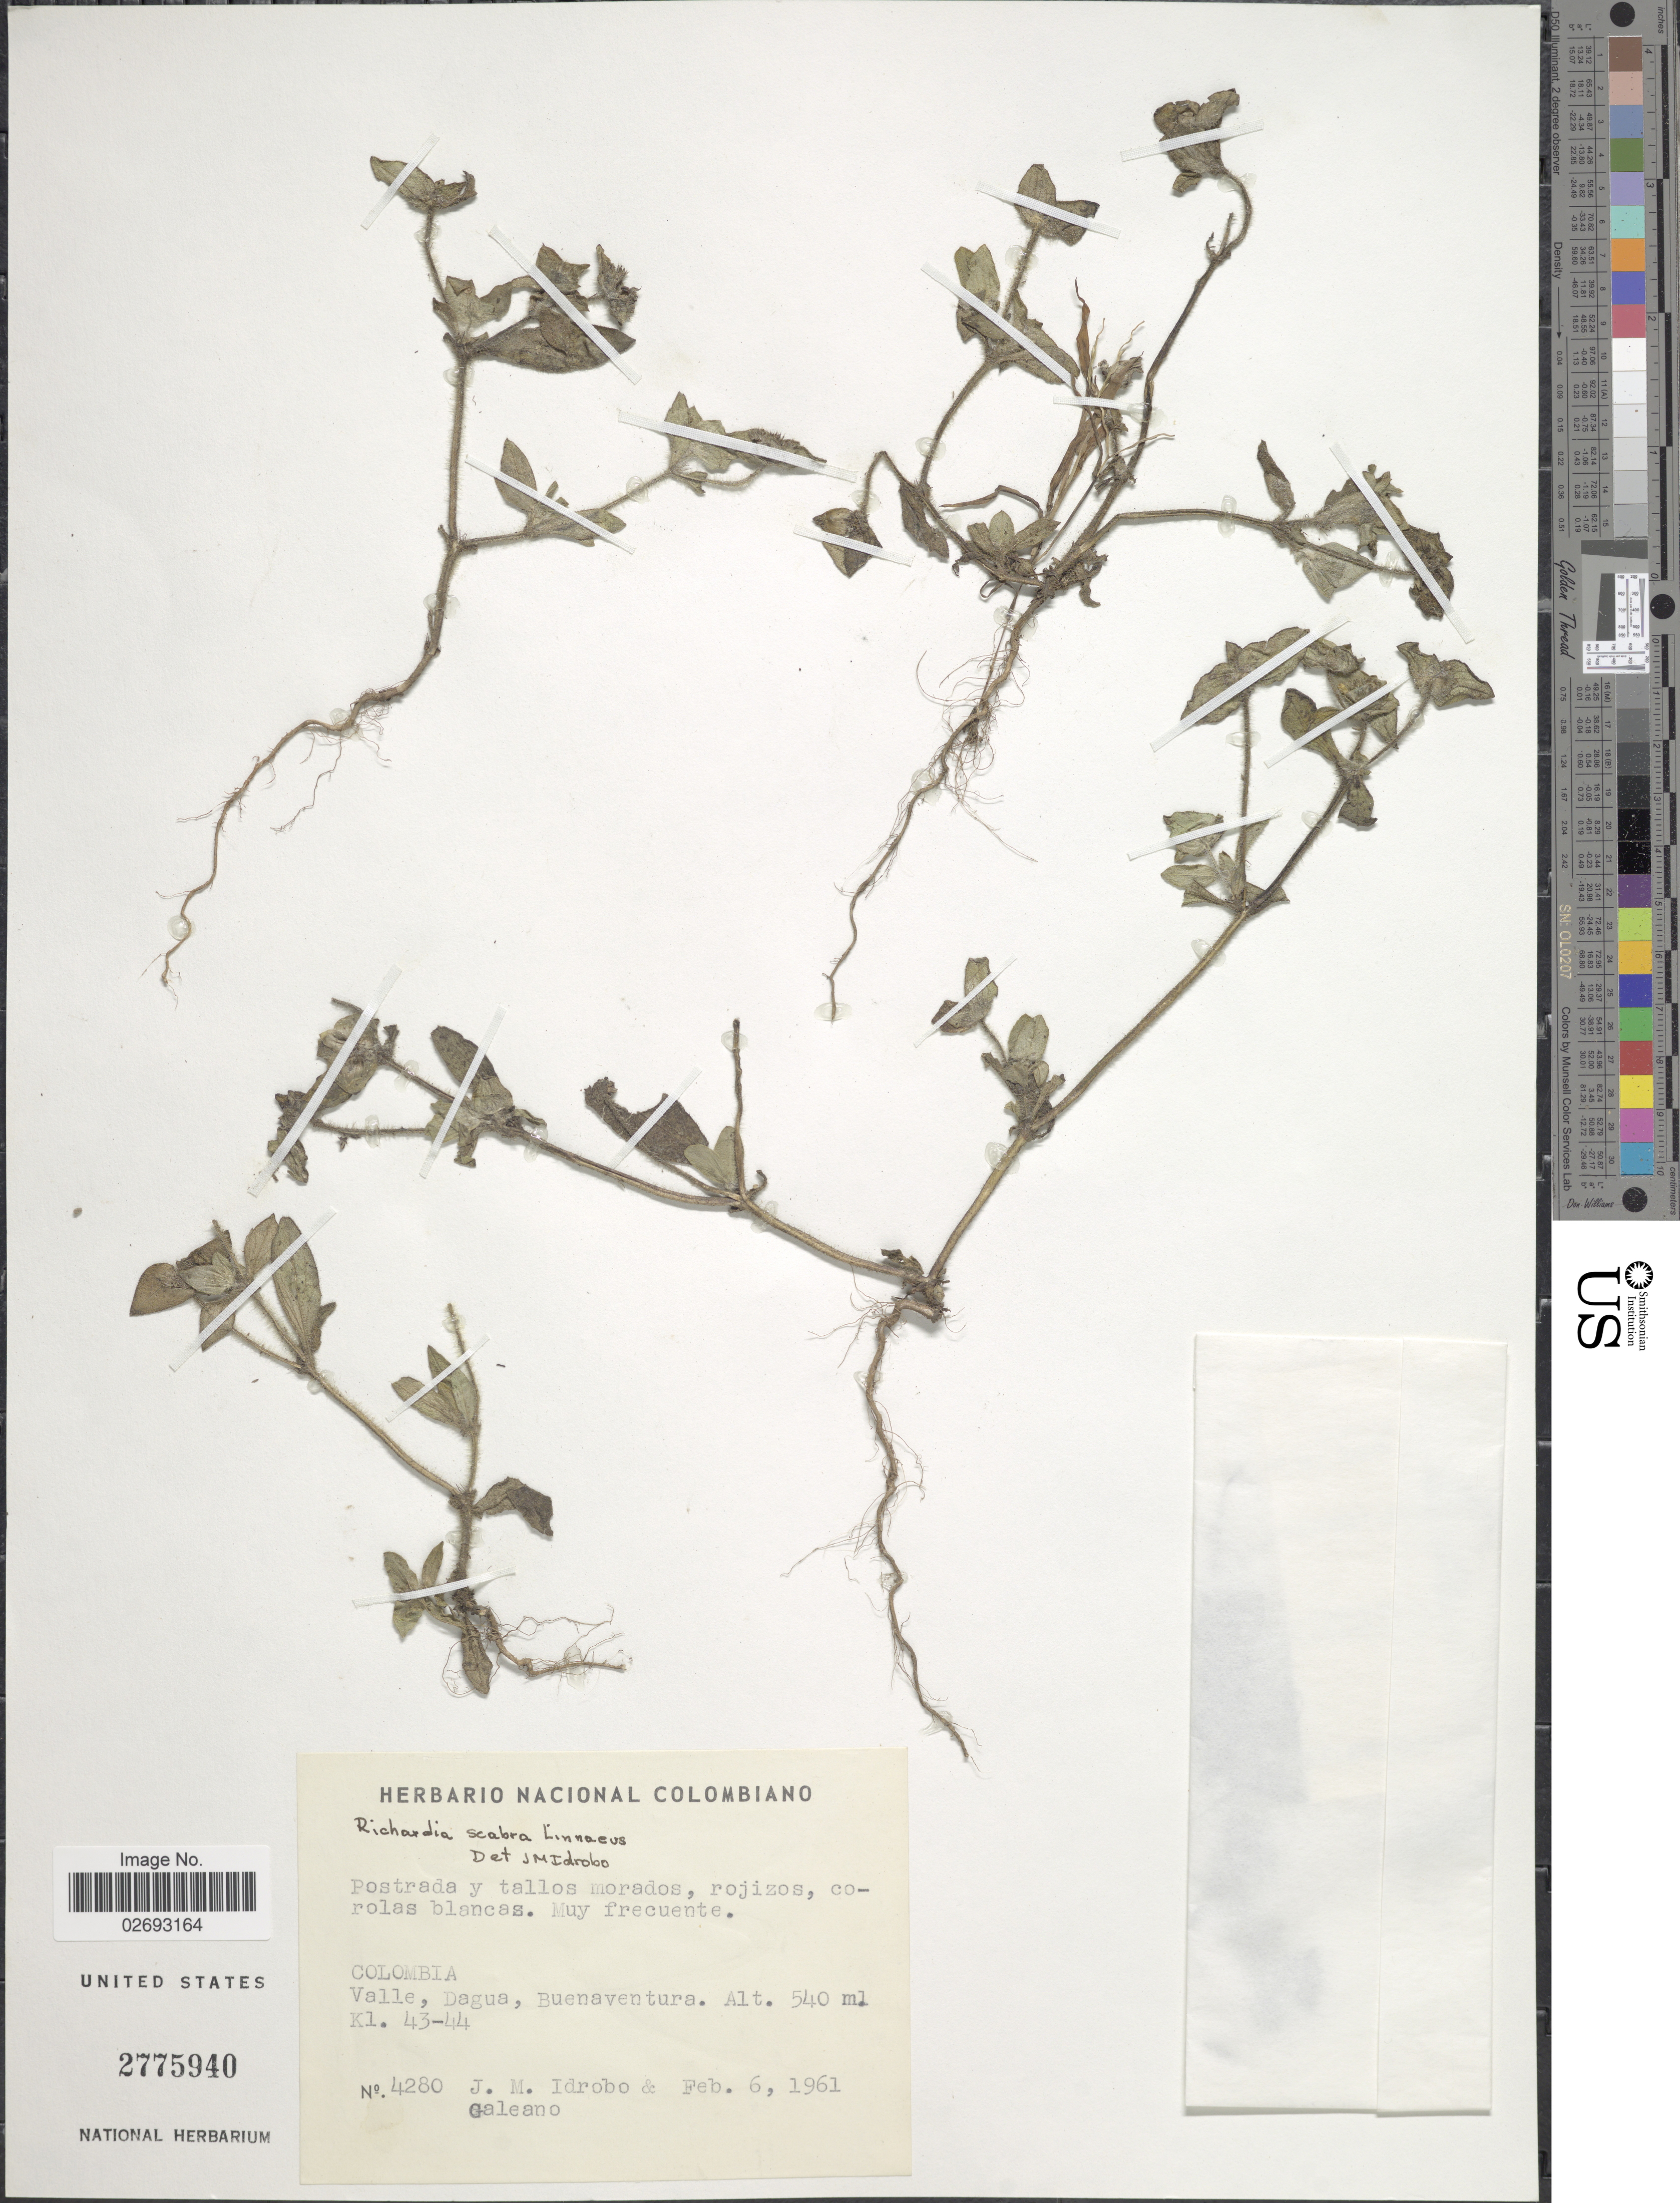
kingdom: Plantae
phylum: Tracheophyta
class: Magnoliopsida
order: Gentianales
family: Rubiaceae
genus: Richardia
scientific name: Richardia scabra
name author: L.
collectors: J. M. Idrobo & -. Galeano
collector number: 4280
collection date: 1961-02-06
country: Colombia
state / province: Valle del Cauca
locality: Valle, Dagua, Buenaventura. Kl. 42-44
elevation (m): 540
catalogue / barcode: US 2775940